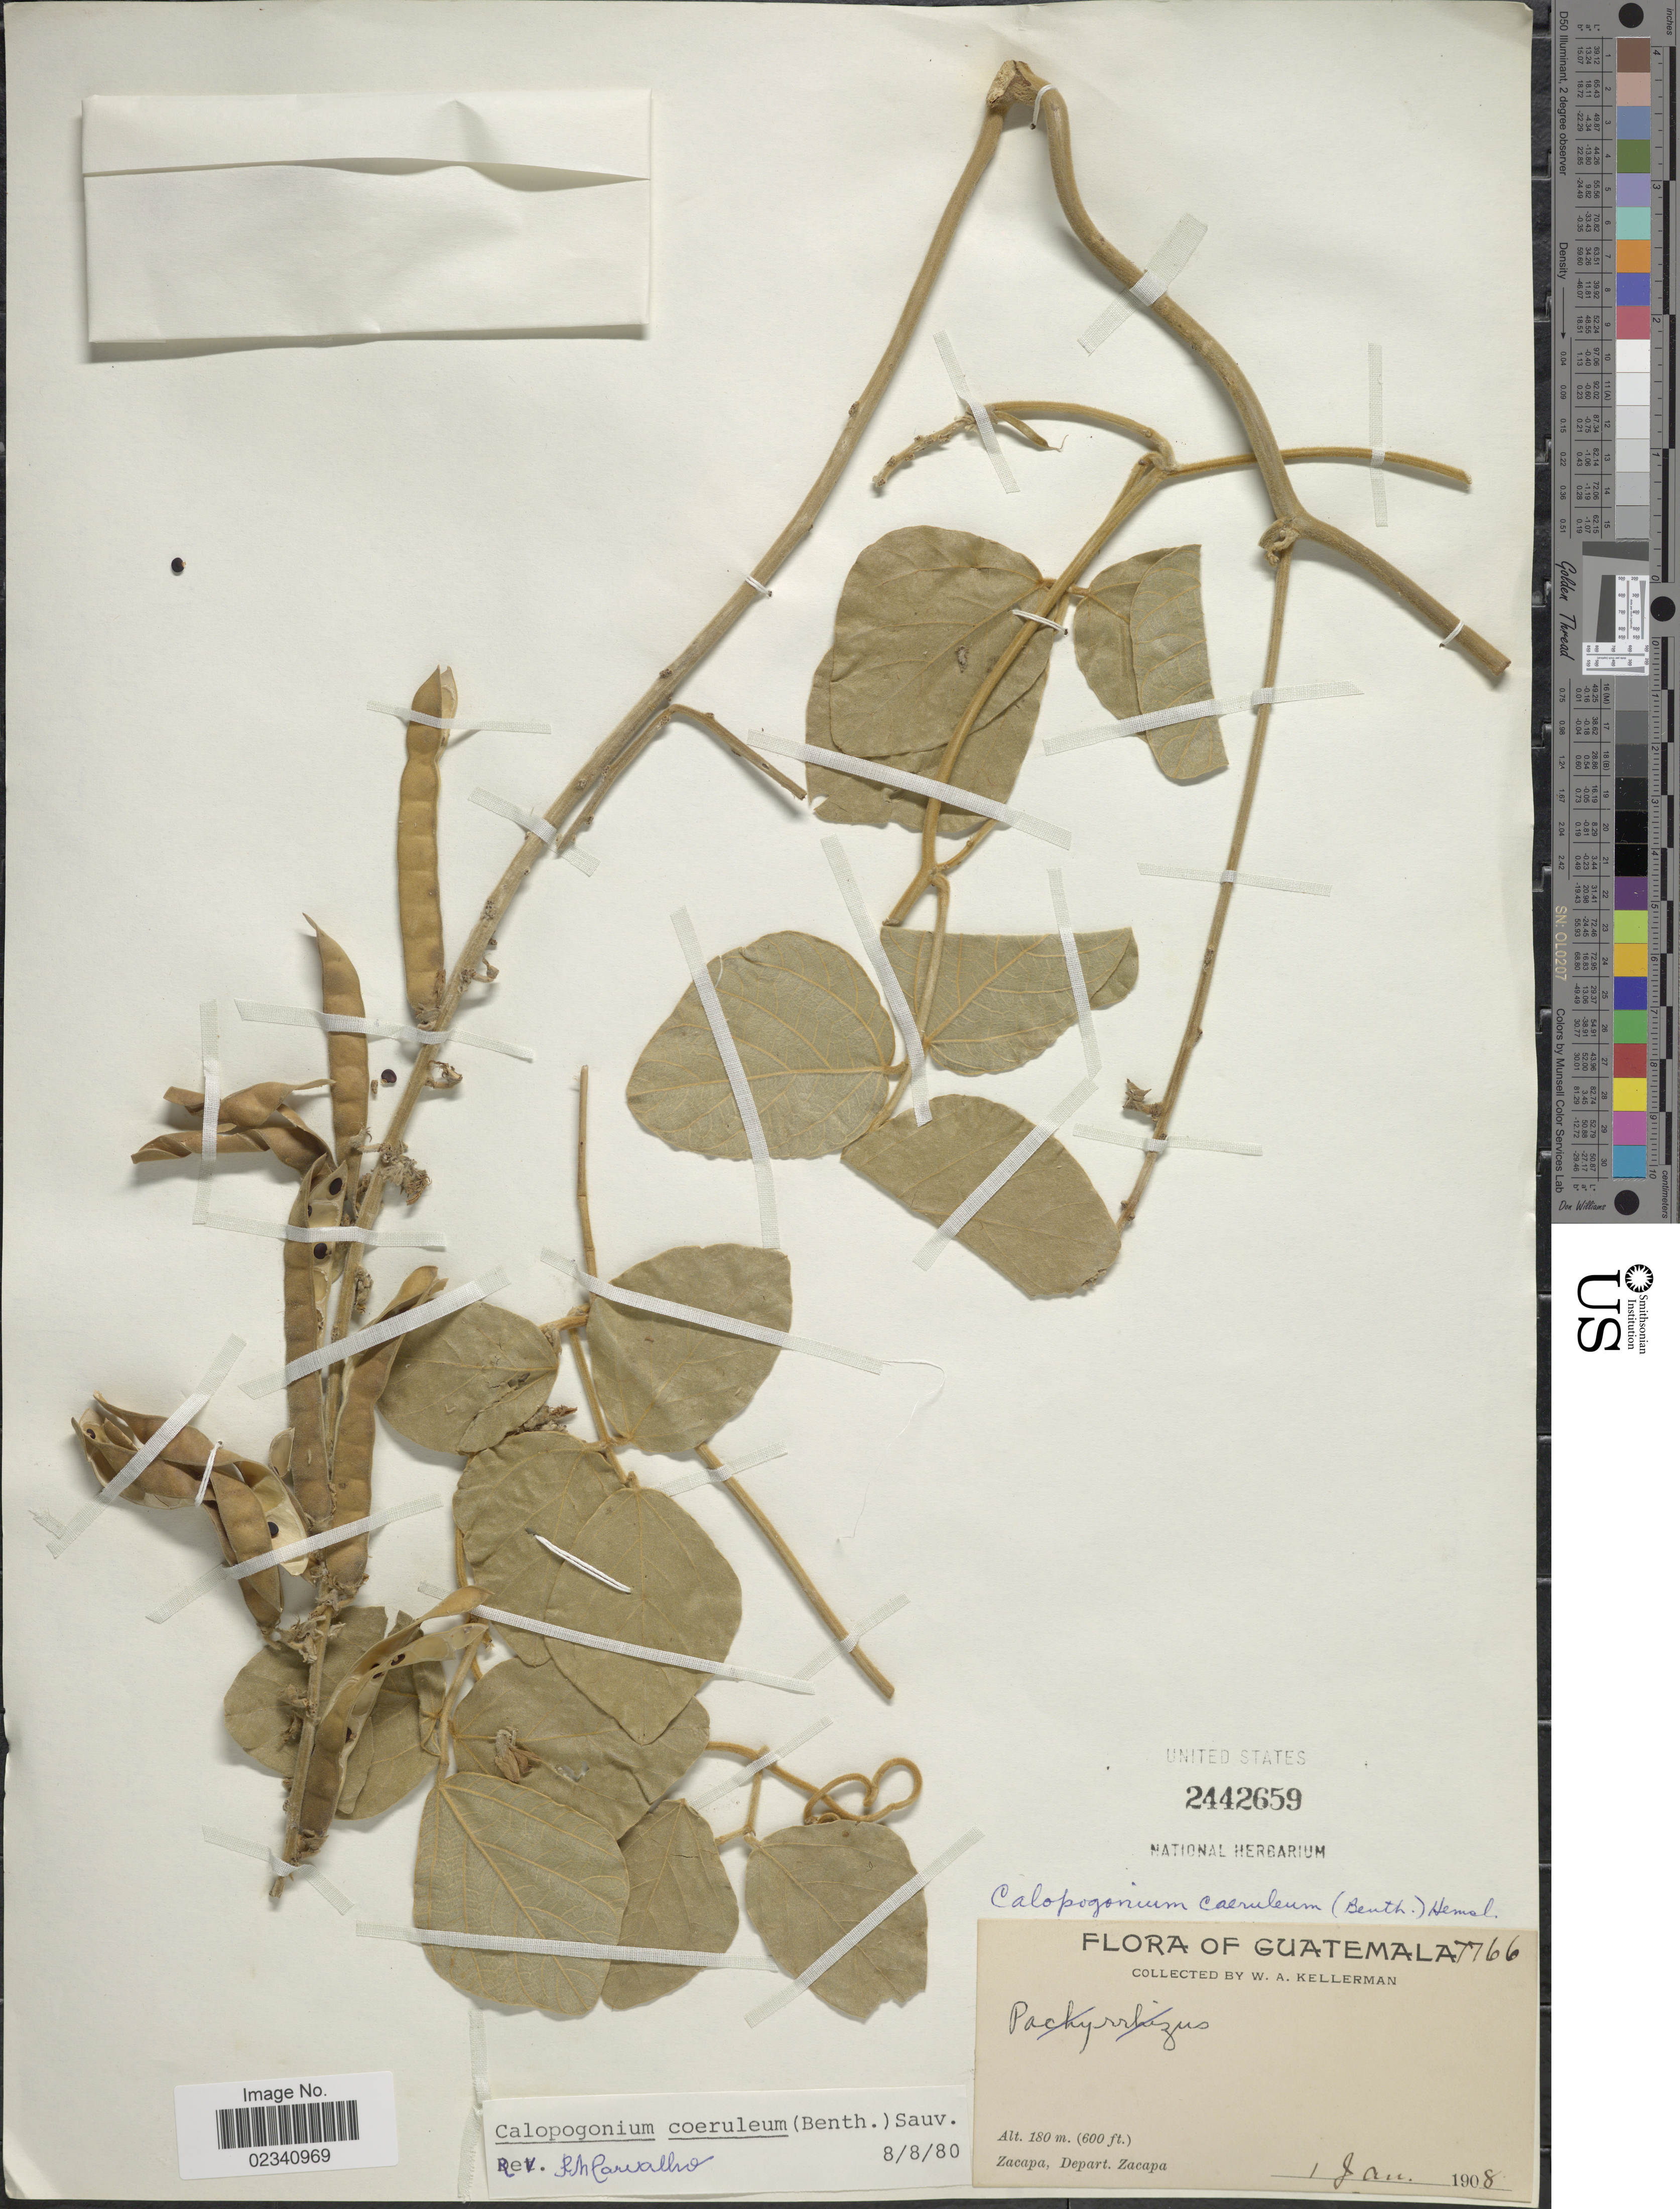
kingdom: Plantae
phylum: Tracheophyta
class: Magnoliopsida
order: Fabales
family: Fabaceae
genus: Calopogonium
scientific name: Calopogonium caeruleum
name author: (Benth.) C. Wright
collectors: W. Kellerman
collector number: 7766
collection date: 1908-01-01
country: Guatemala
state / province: Zacapa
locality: Zacapa, Depart. Zacapa.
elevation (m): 180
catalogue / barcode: US 2442659